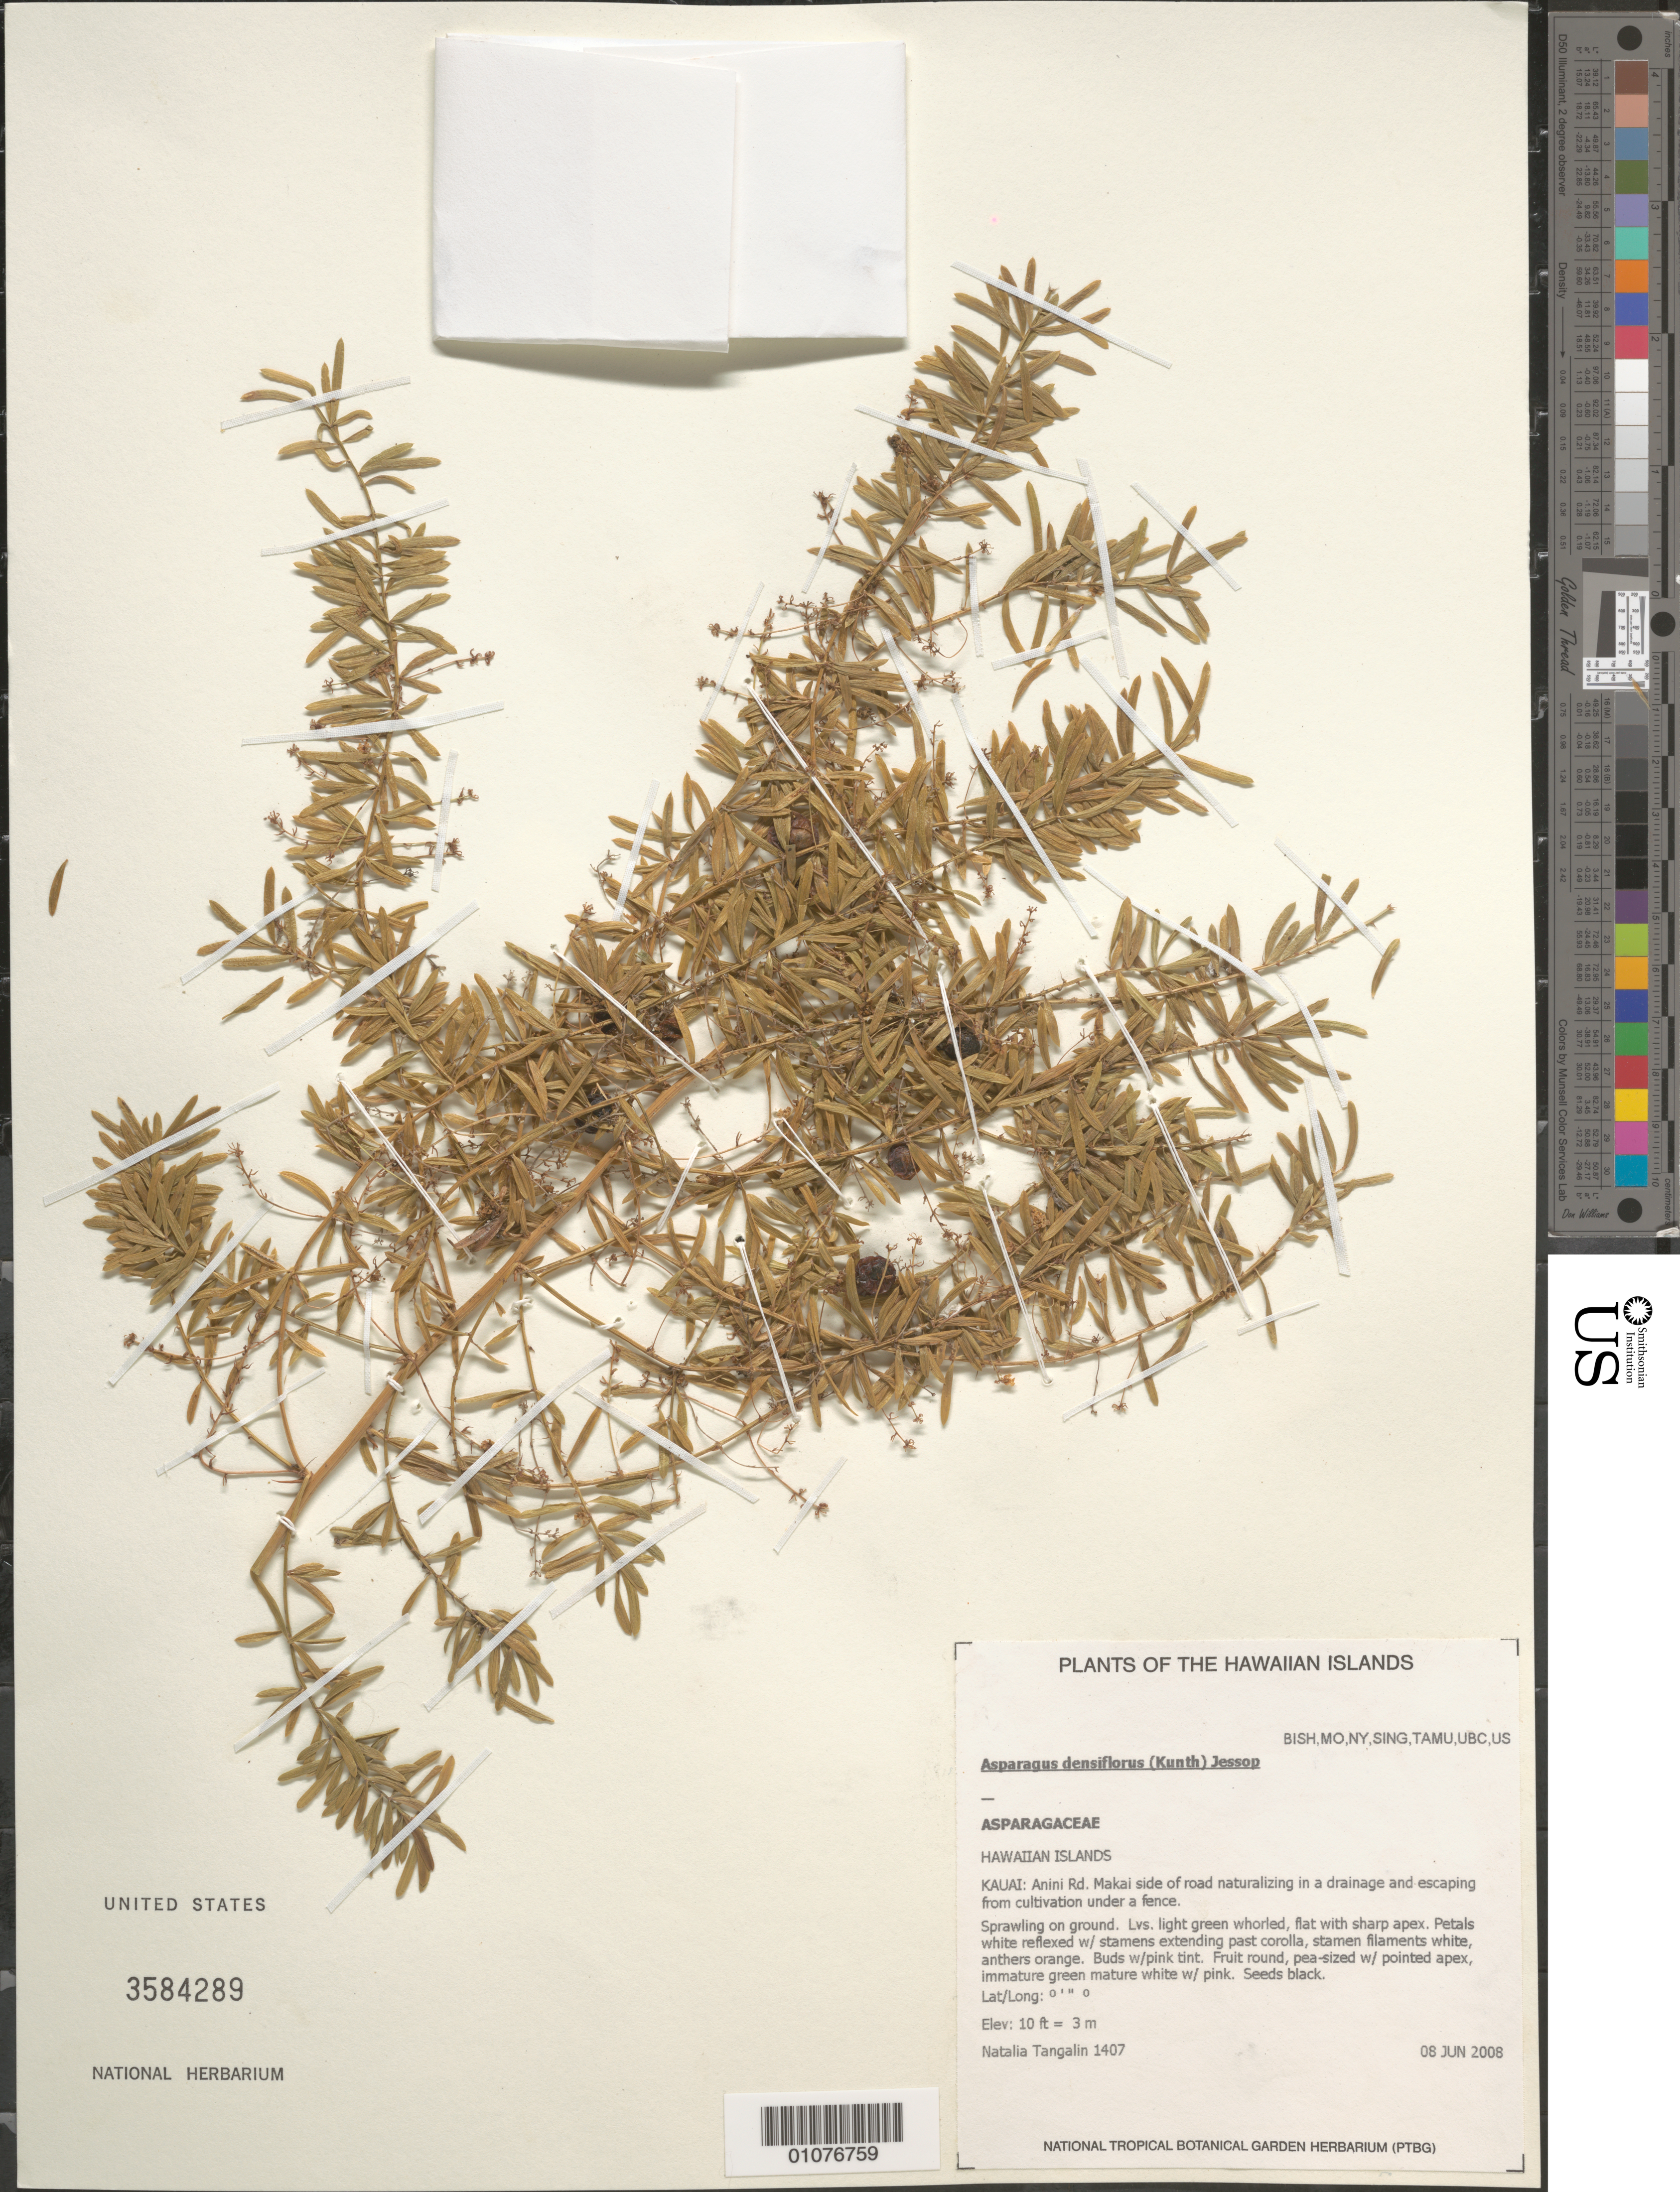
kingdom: Plantae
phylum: Tracheophyta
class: Liliopsida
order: Asparagales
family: Asparagaceae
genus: Asparagus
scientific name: Asparagus aethiopicus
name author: L.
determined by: Wagner, W. L., (BOT), Smithsonian Institution - National Museum of Natural History (UNITED STATES)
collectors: N. Tangalin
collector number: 1407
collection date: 2008-06-08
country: United States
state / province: Hawaii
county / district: Kauai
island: Kaua'i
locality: Anini Rd.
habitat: Sprawling on ground. Lvs. light green whorled, flat with sha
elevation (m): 3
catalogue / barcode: US 3584289